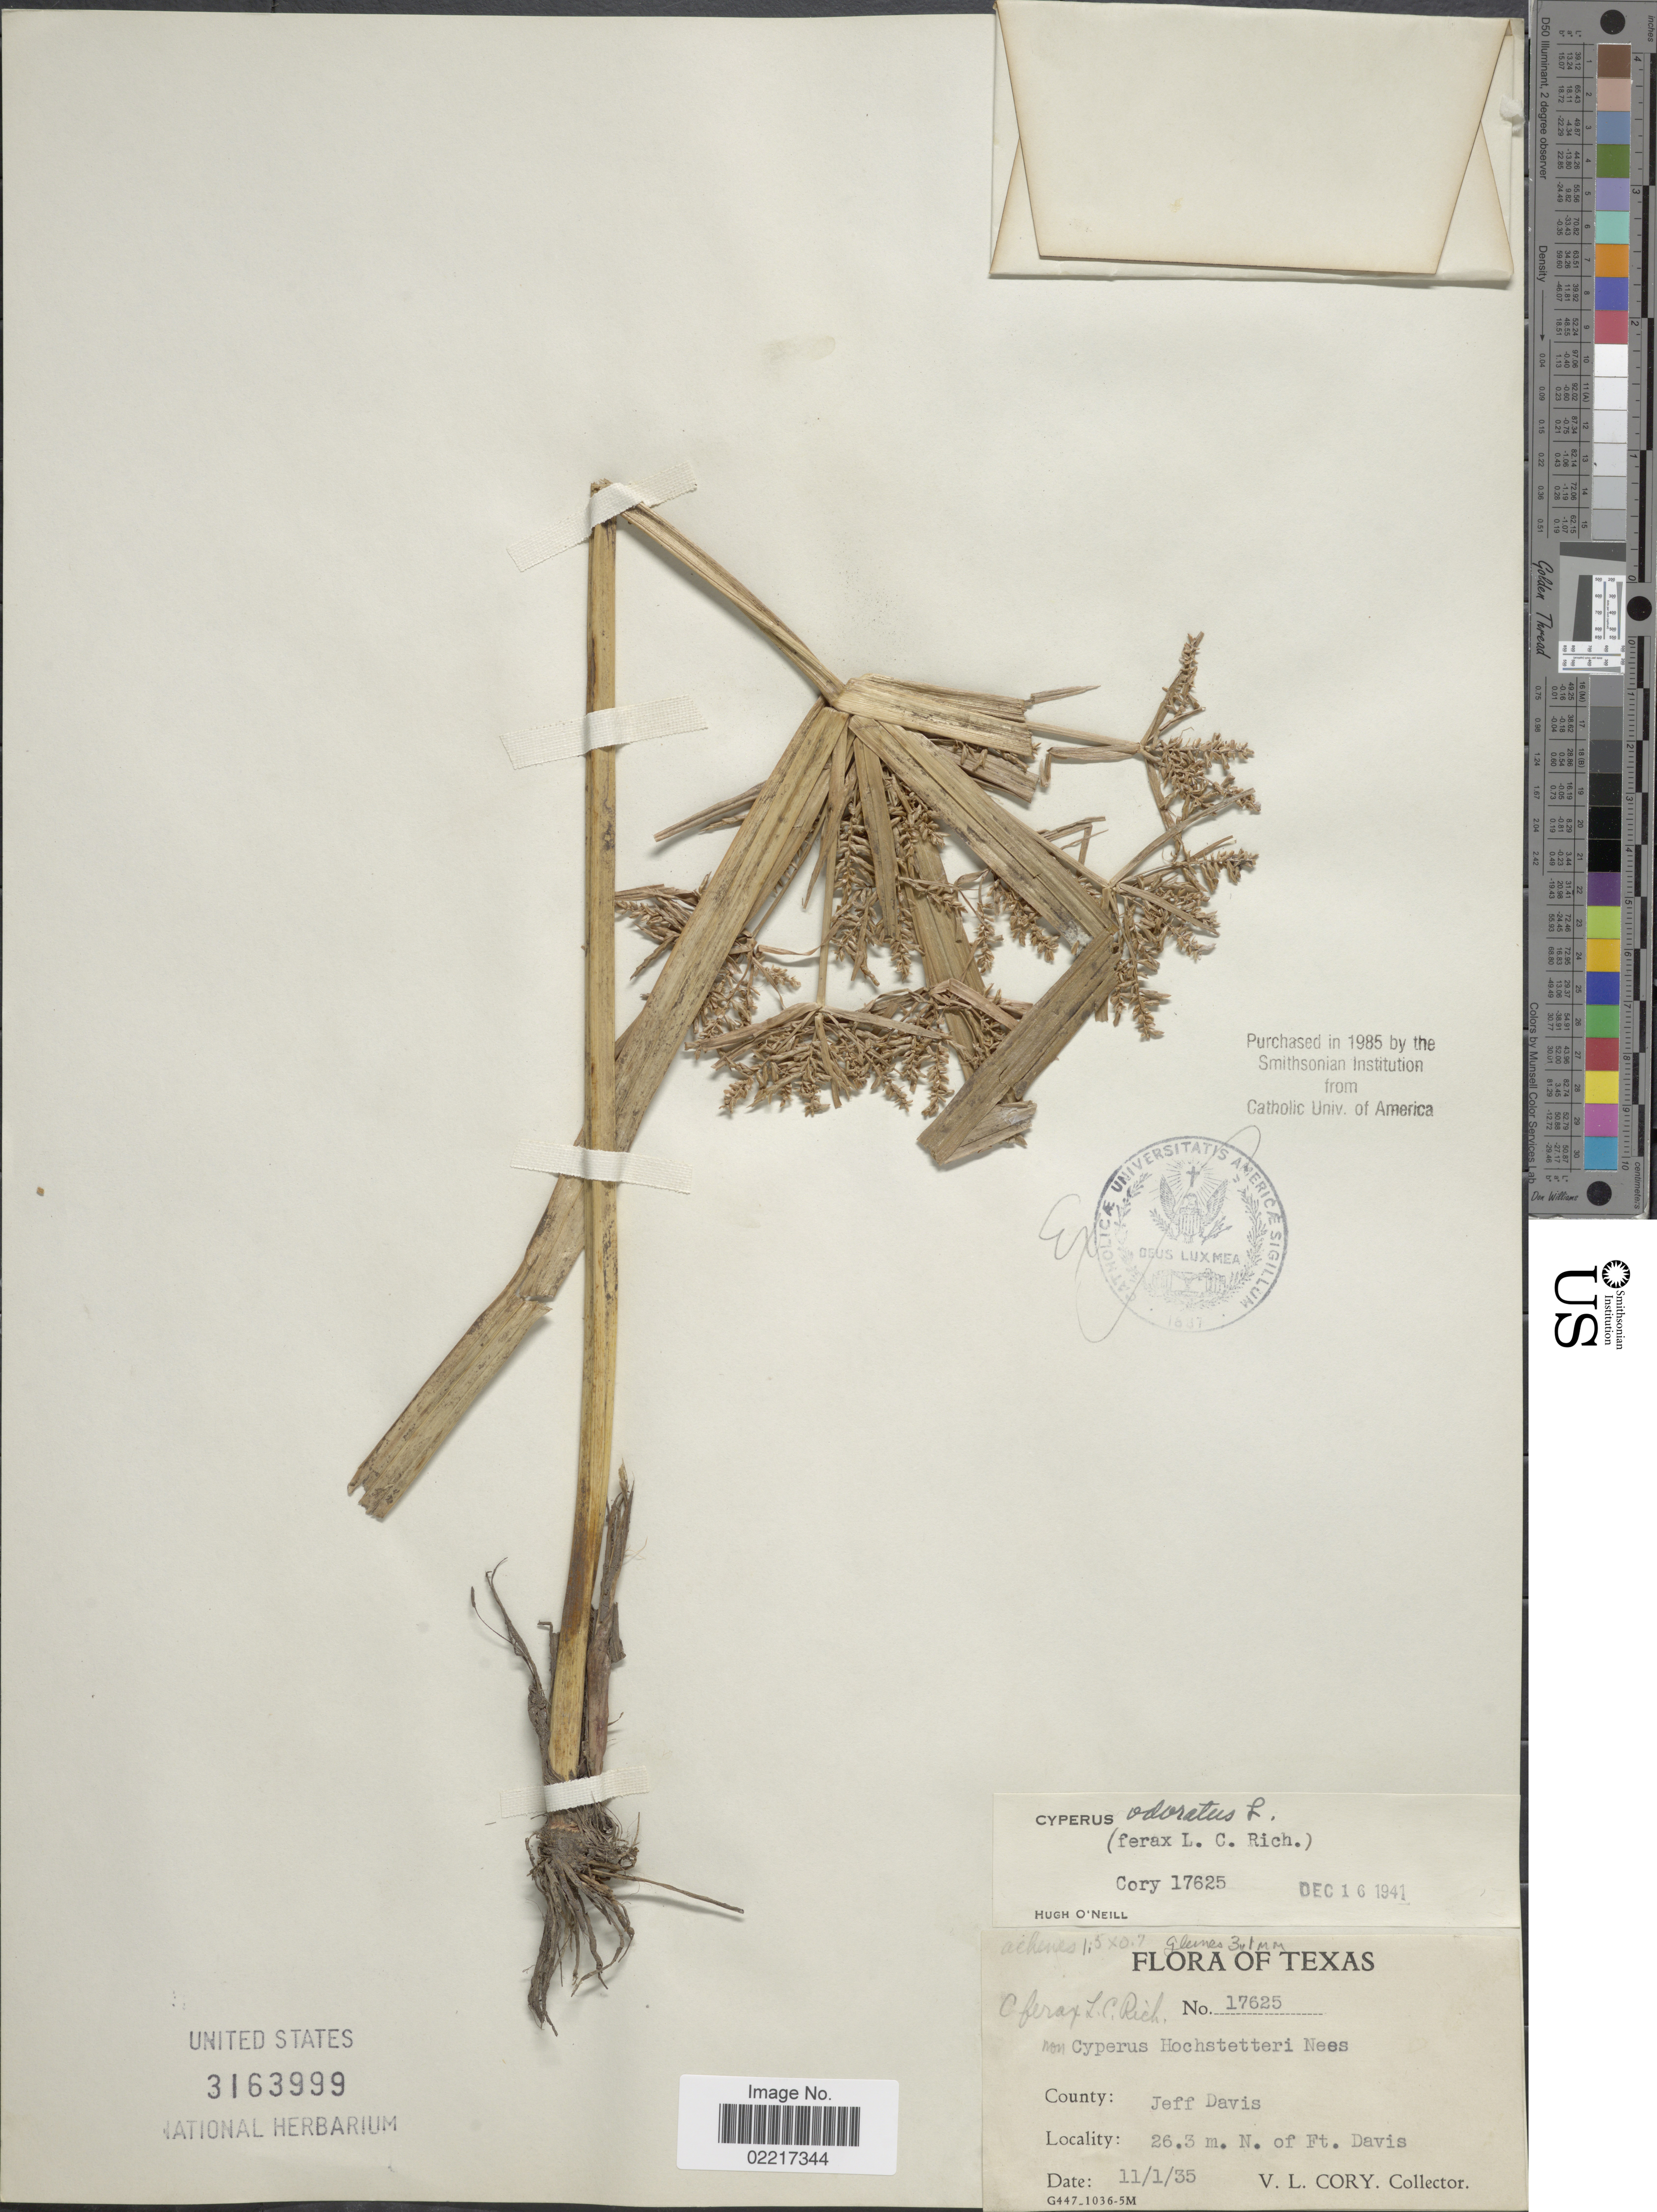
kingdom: Plantae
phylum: Tracheophyta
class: Liliopsida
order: Poales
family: Cyperaceae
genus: Cyperus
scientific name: Cyperus odoratus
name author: L.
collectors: V. Cory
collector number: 17625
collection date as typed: Transcribed d/m/y: 1/11/35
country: United States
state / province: Texas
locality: County: Jeff Davis, 26.3 m. N. of Ft. Davis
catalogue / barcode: US 3163999